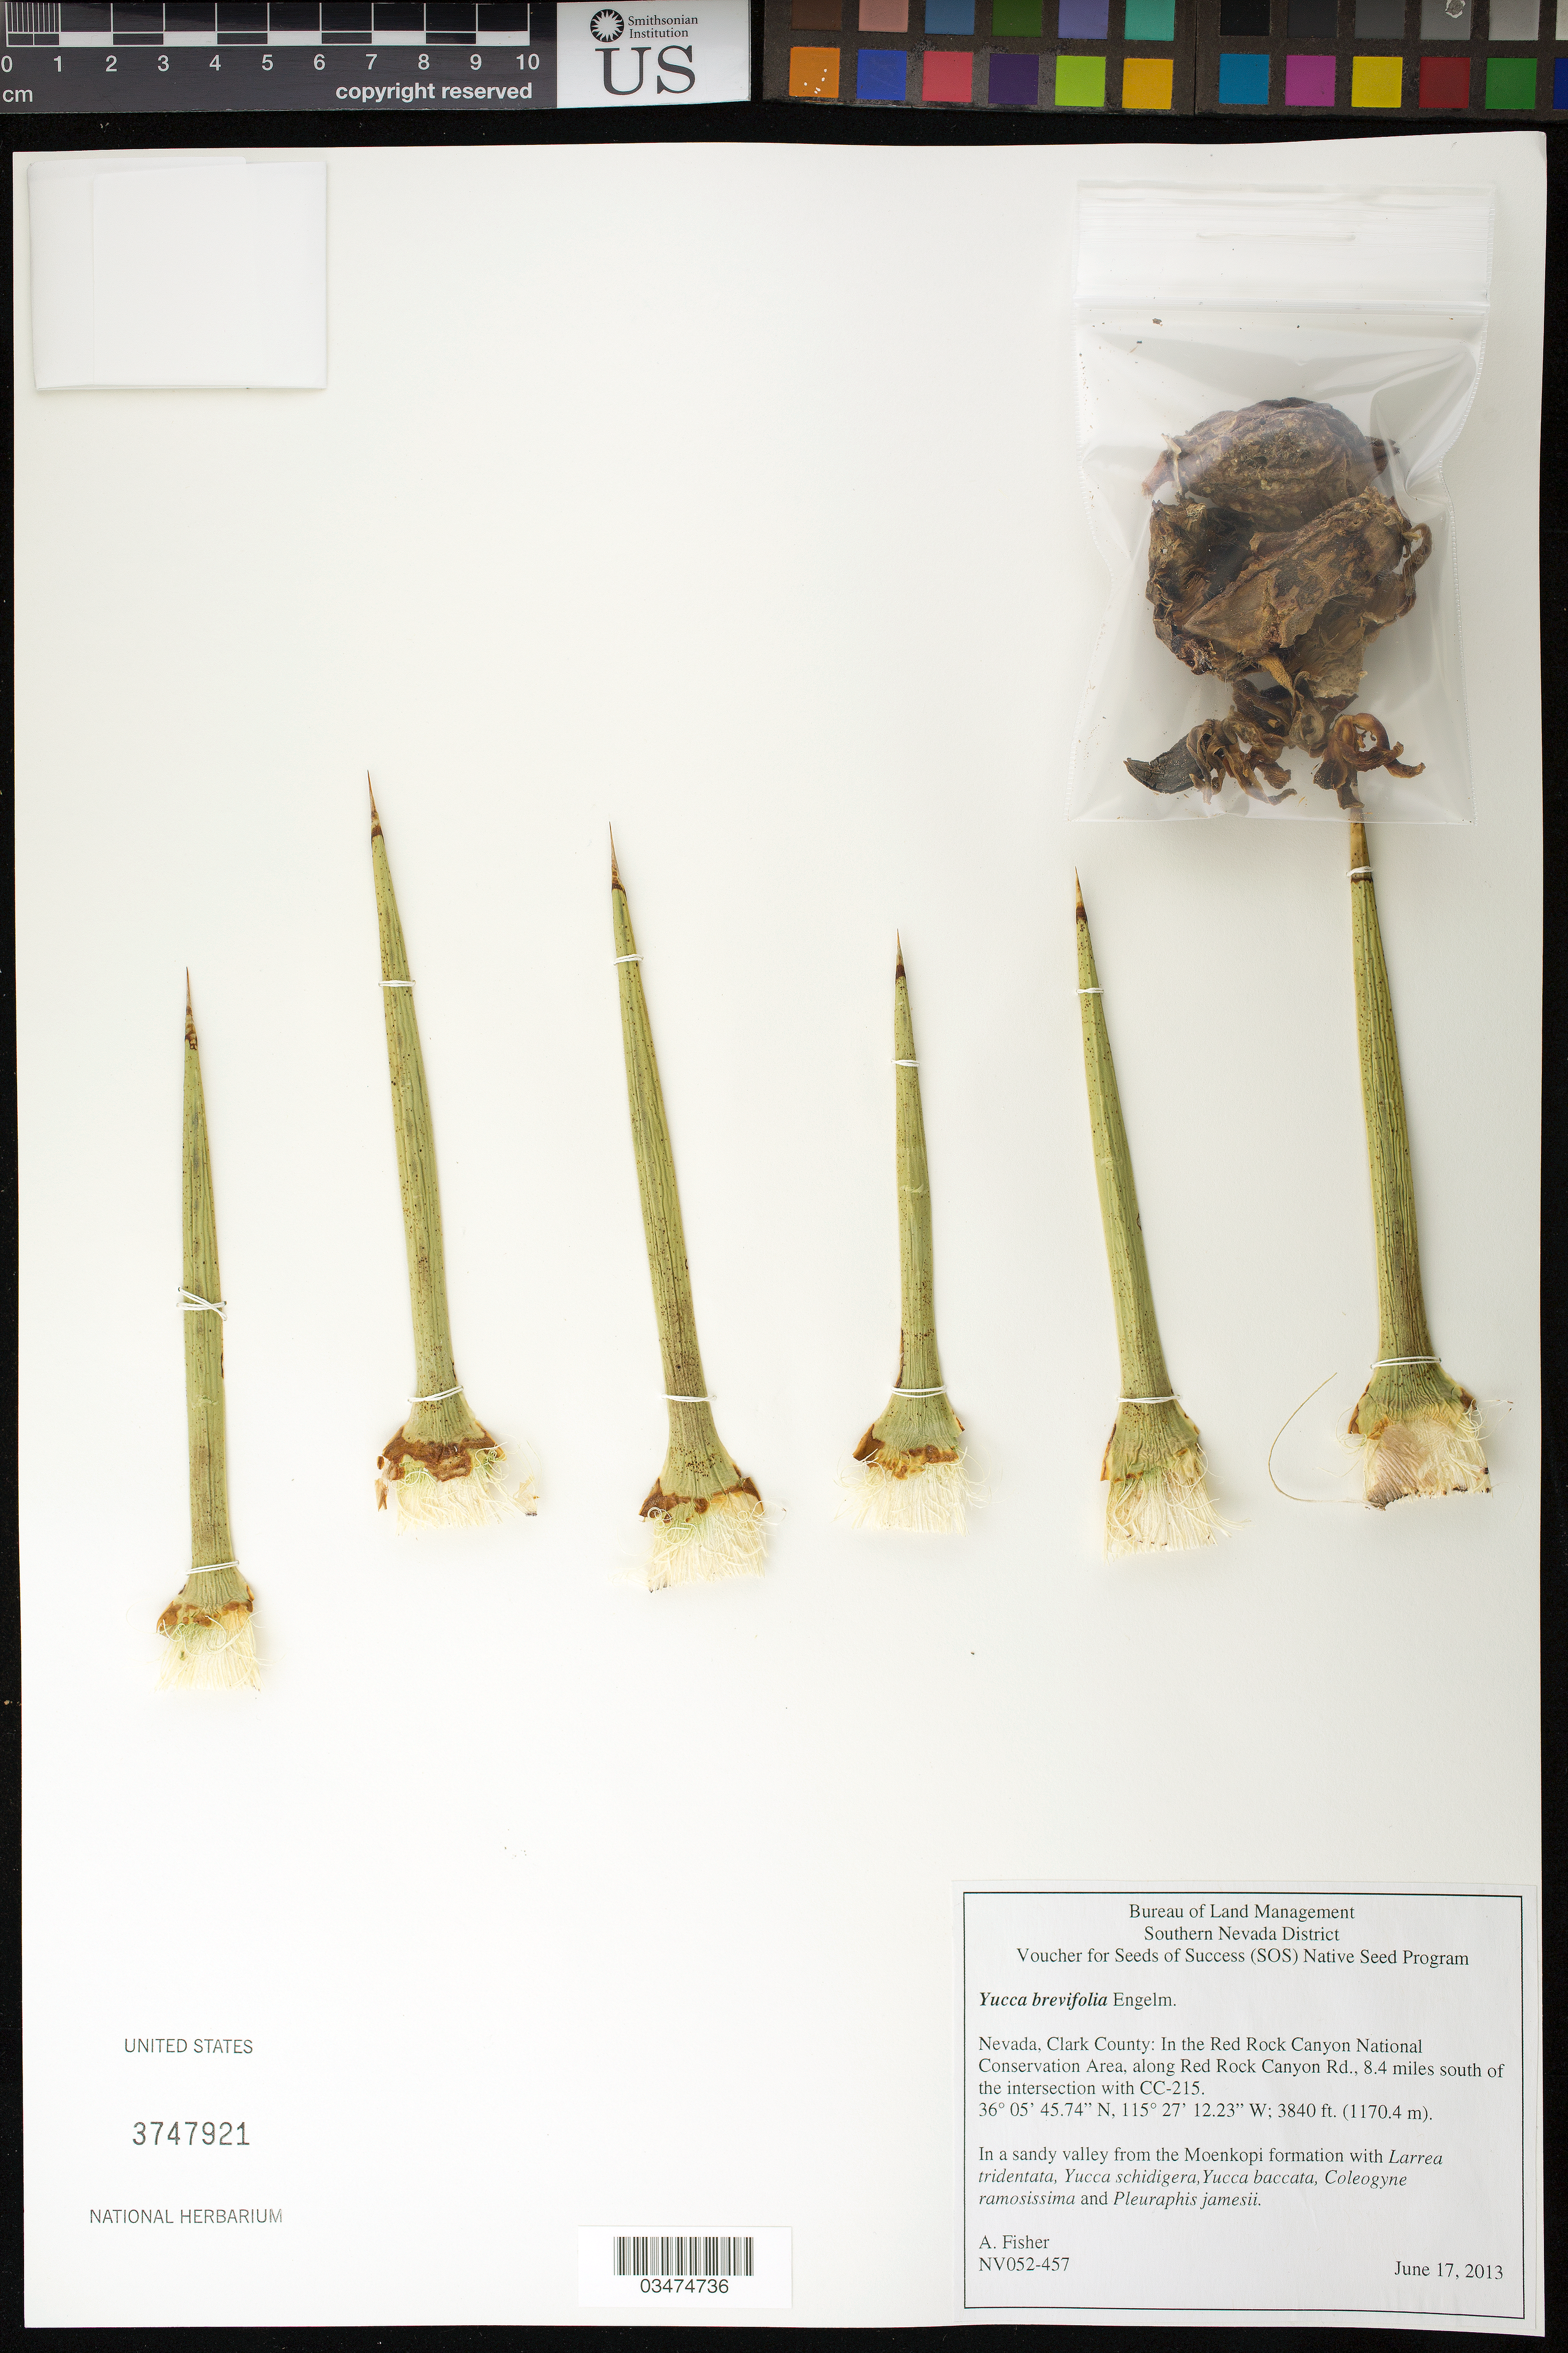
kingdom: Plantae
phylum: Tracheophyta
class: Liliopsida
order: Asparagales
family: Asparagaceae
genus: Yucca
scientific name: Yucca brevifolia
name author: Englem.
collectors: A. Fisher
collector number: NV052-457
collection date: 2013-06-17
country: United States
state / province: Nevada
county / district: Clark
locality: In the Red Rock Canyon National Conversation Area, along Red Rock Canyon Rd, 8.4 mi.S of intersection with CC-215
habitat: Sandy valley from the Moenkopi formation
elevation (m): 1170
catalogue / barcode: US 3747921